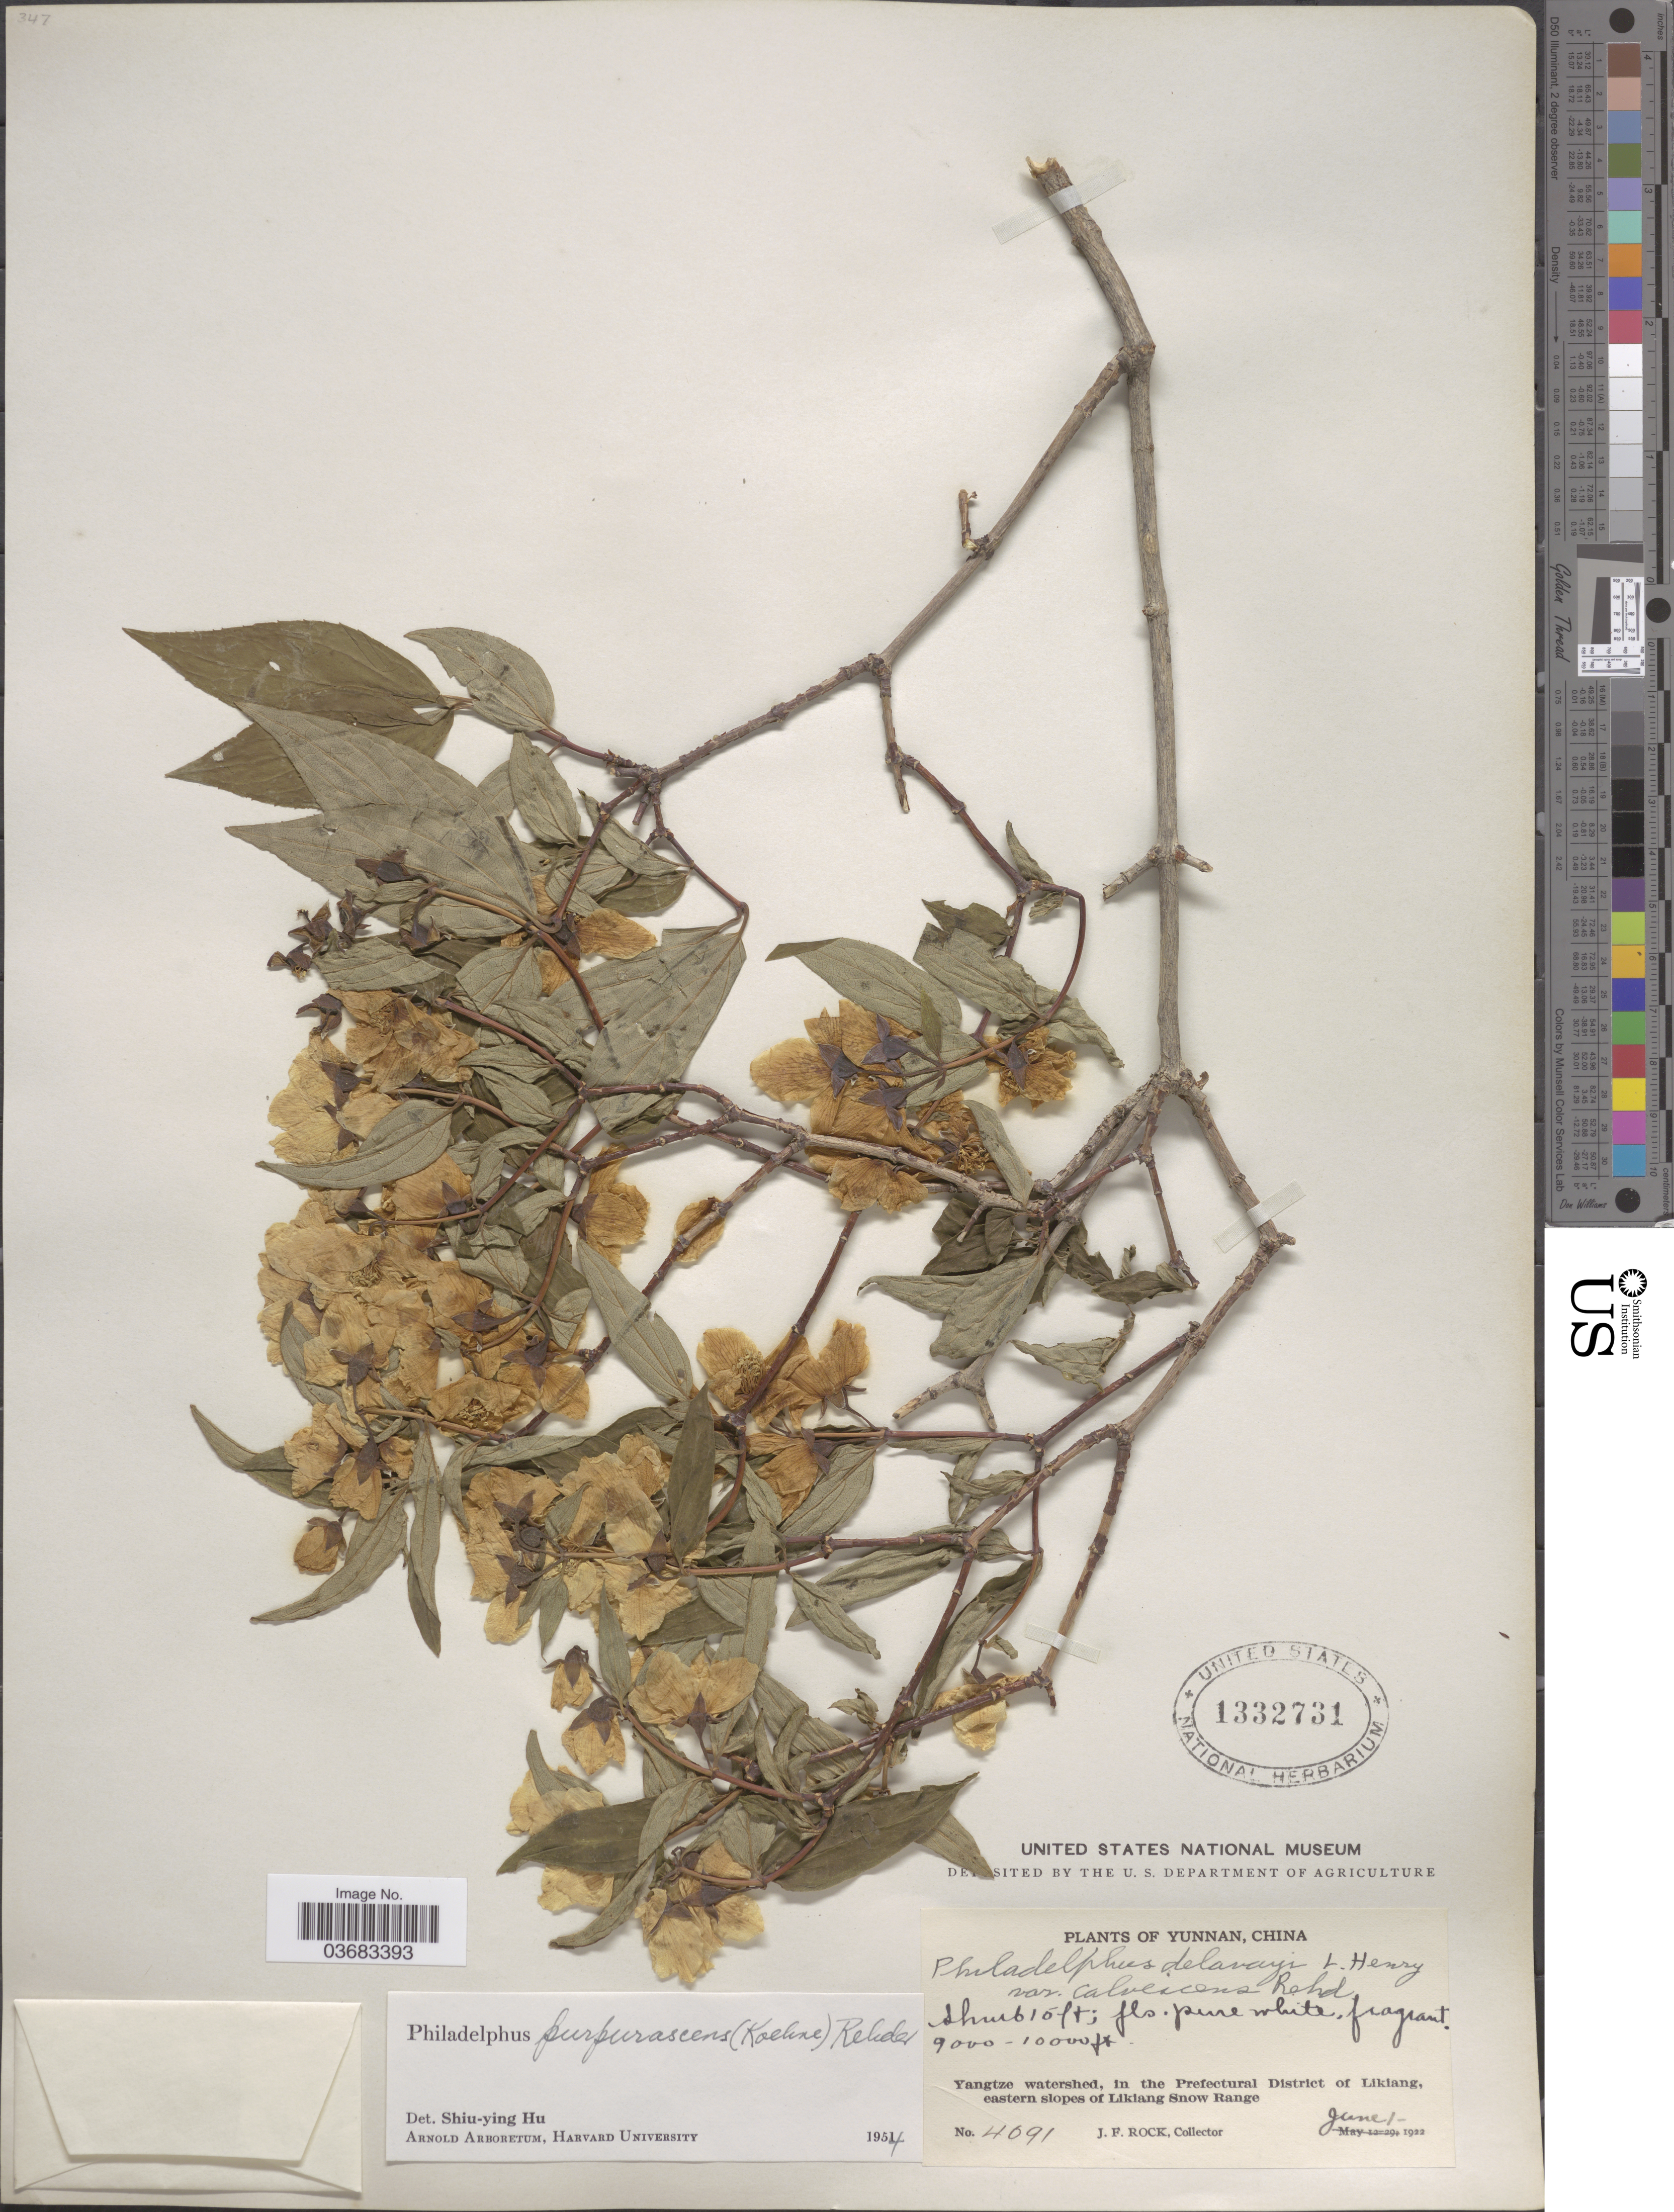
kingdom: Plantae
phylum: Tracheophyta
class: Magnoliopsida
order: Cornales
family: Hydrangeaceae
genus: Philadelphus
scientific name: Philadelphus purpurascens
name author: (Koehne) Rehder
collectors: J. Rock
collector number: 4091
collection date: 1922-06-01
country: China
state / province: Yunnan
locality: Yangtze watershed, in the Prefectural District of Likiang, eastern slopes of Likiang Snow Range.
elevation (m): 2743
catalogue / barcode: US 1332731